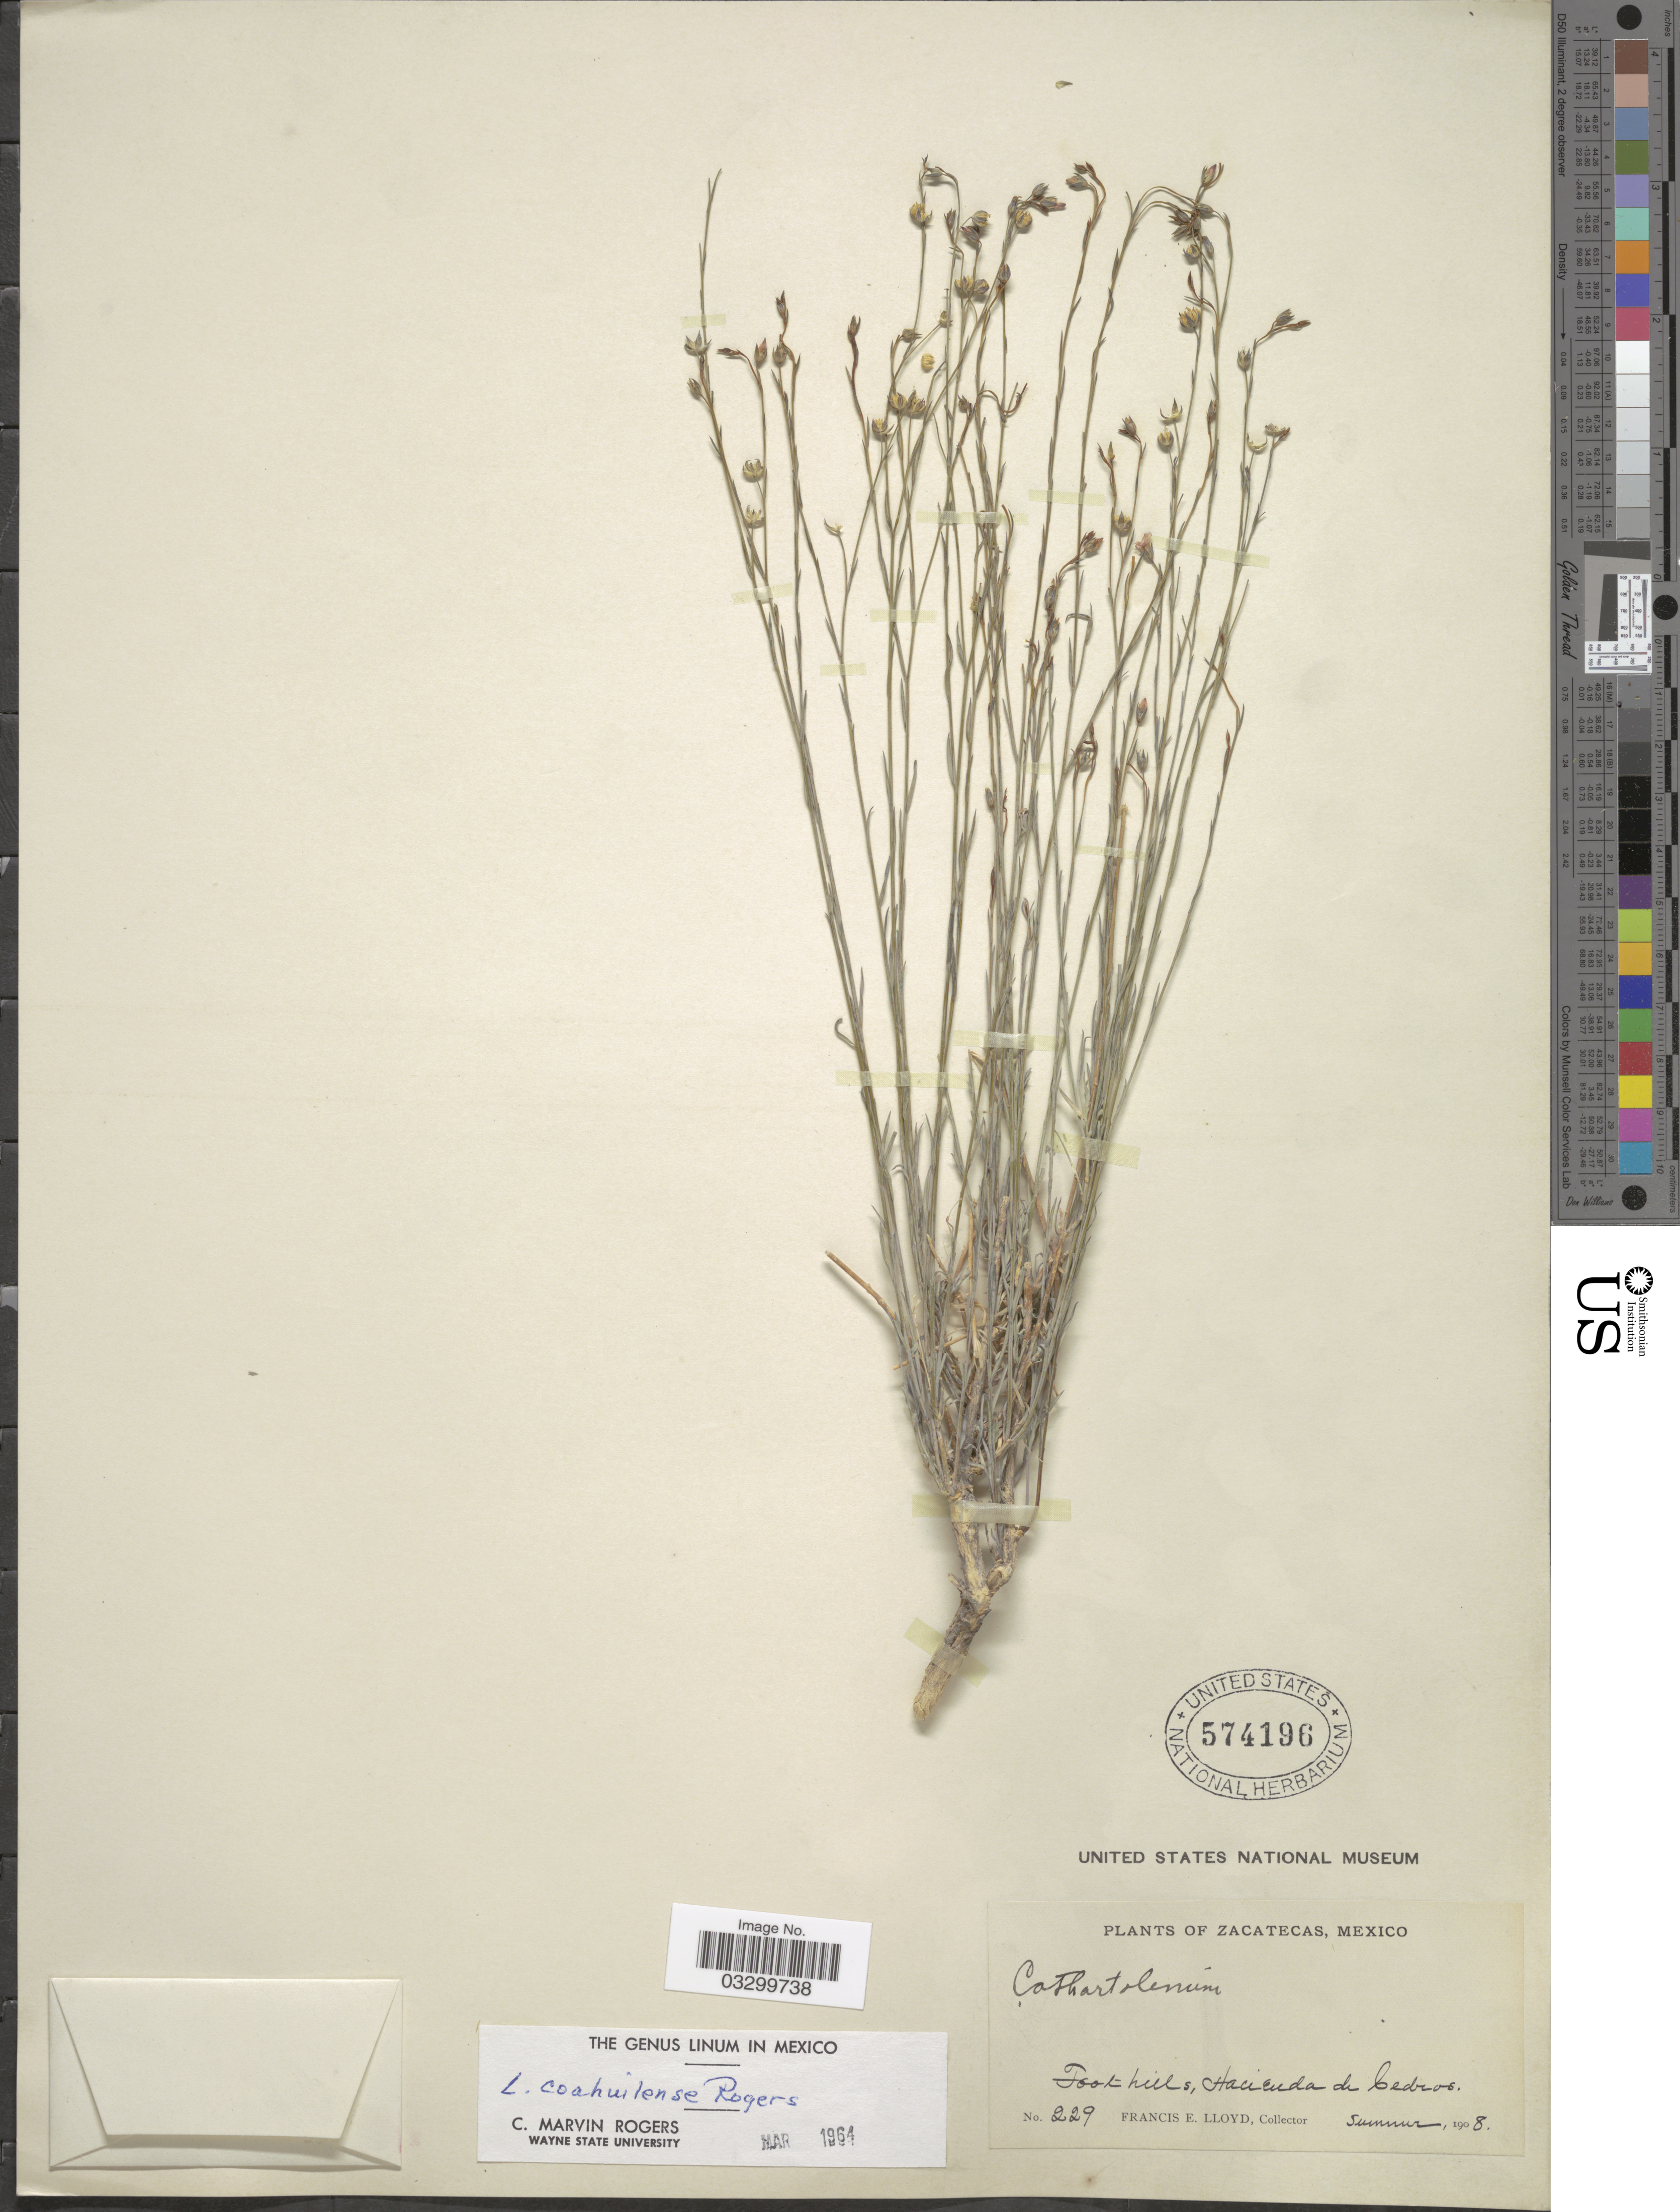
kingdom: Plantae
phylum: Tracheophyta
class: Magnoliopsida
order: Malpighiales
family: Linaceae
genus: Linum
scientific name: Linum coahuilense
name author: C.M. Rogers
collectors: Lloyd, C. E.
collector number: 229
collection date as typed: Summer 1908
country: Mexico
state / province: Zacatecas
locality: Foothills, Hacienda de Cedros.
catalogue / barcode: US 574196